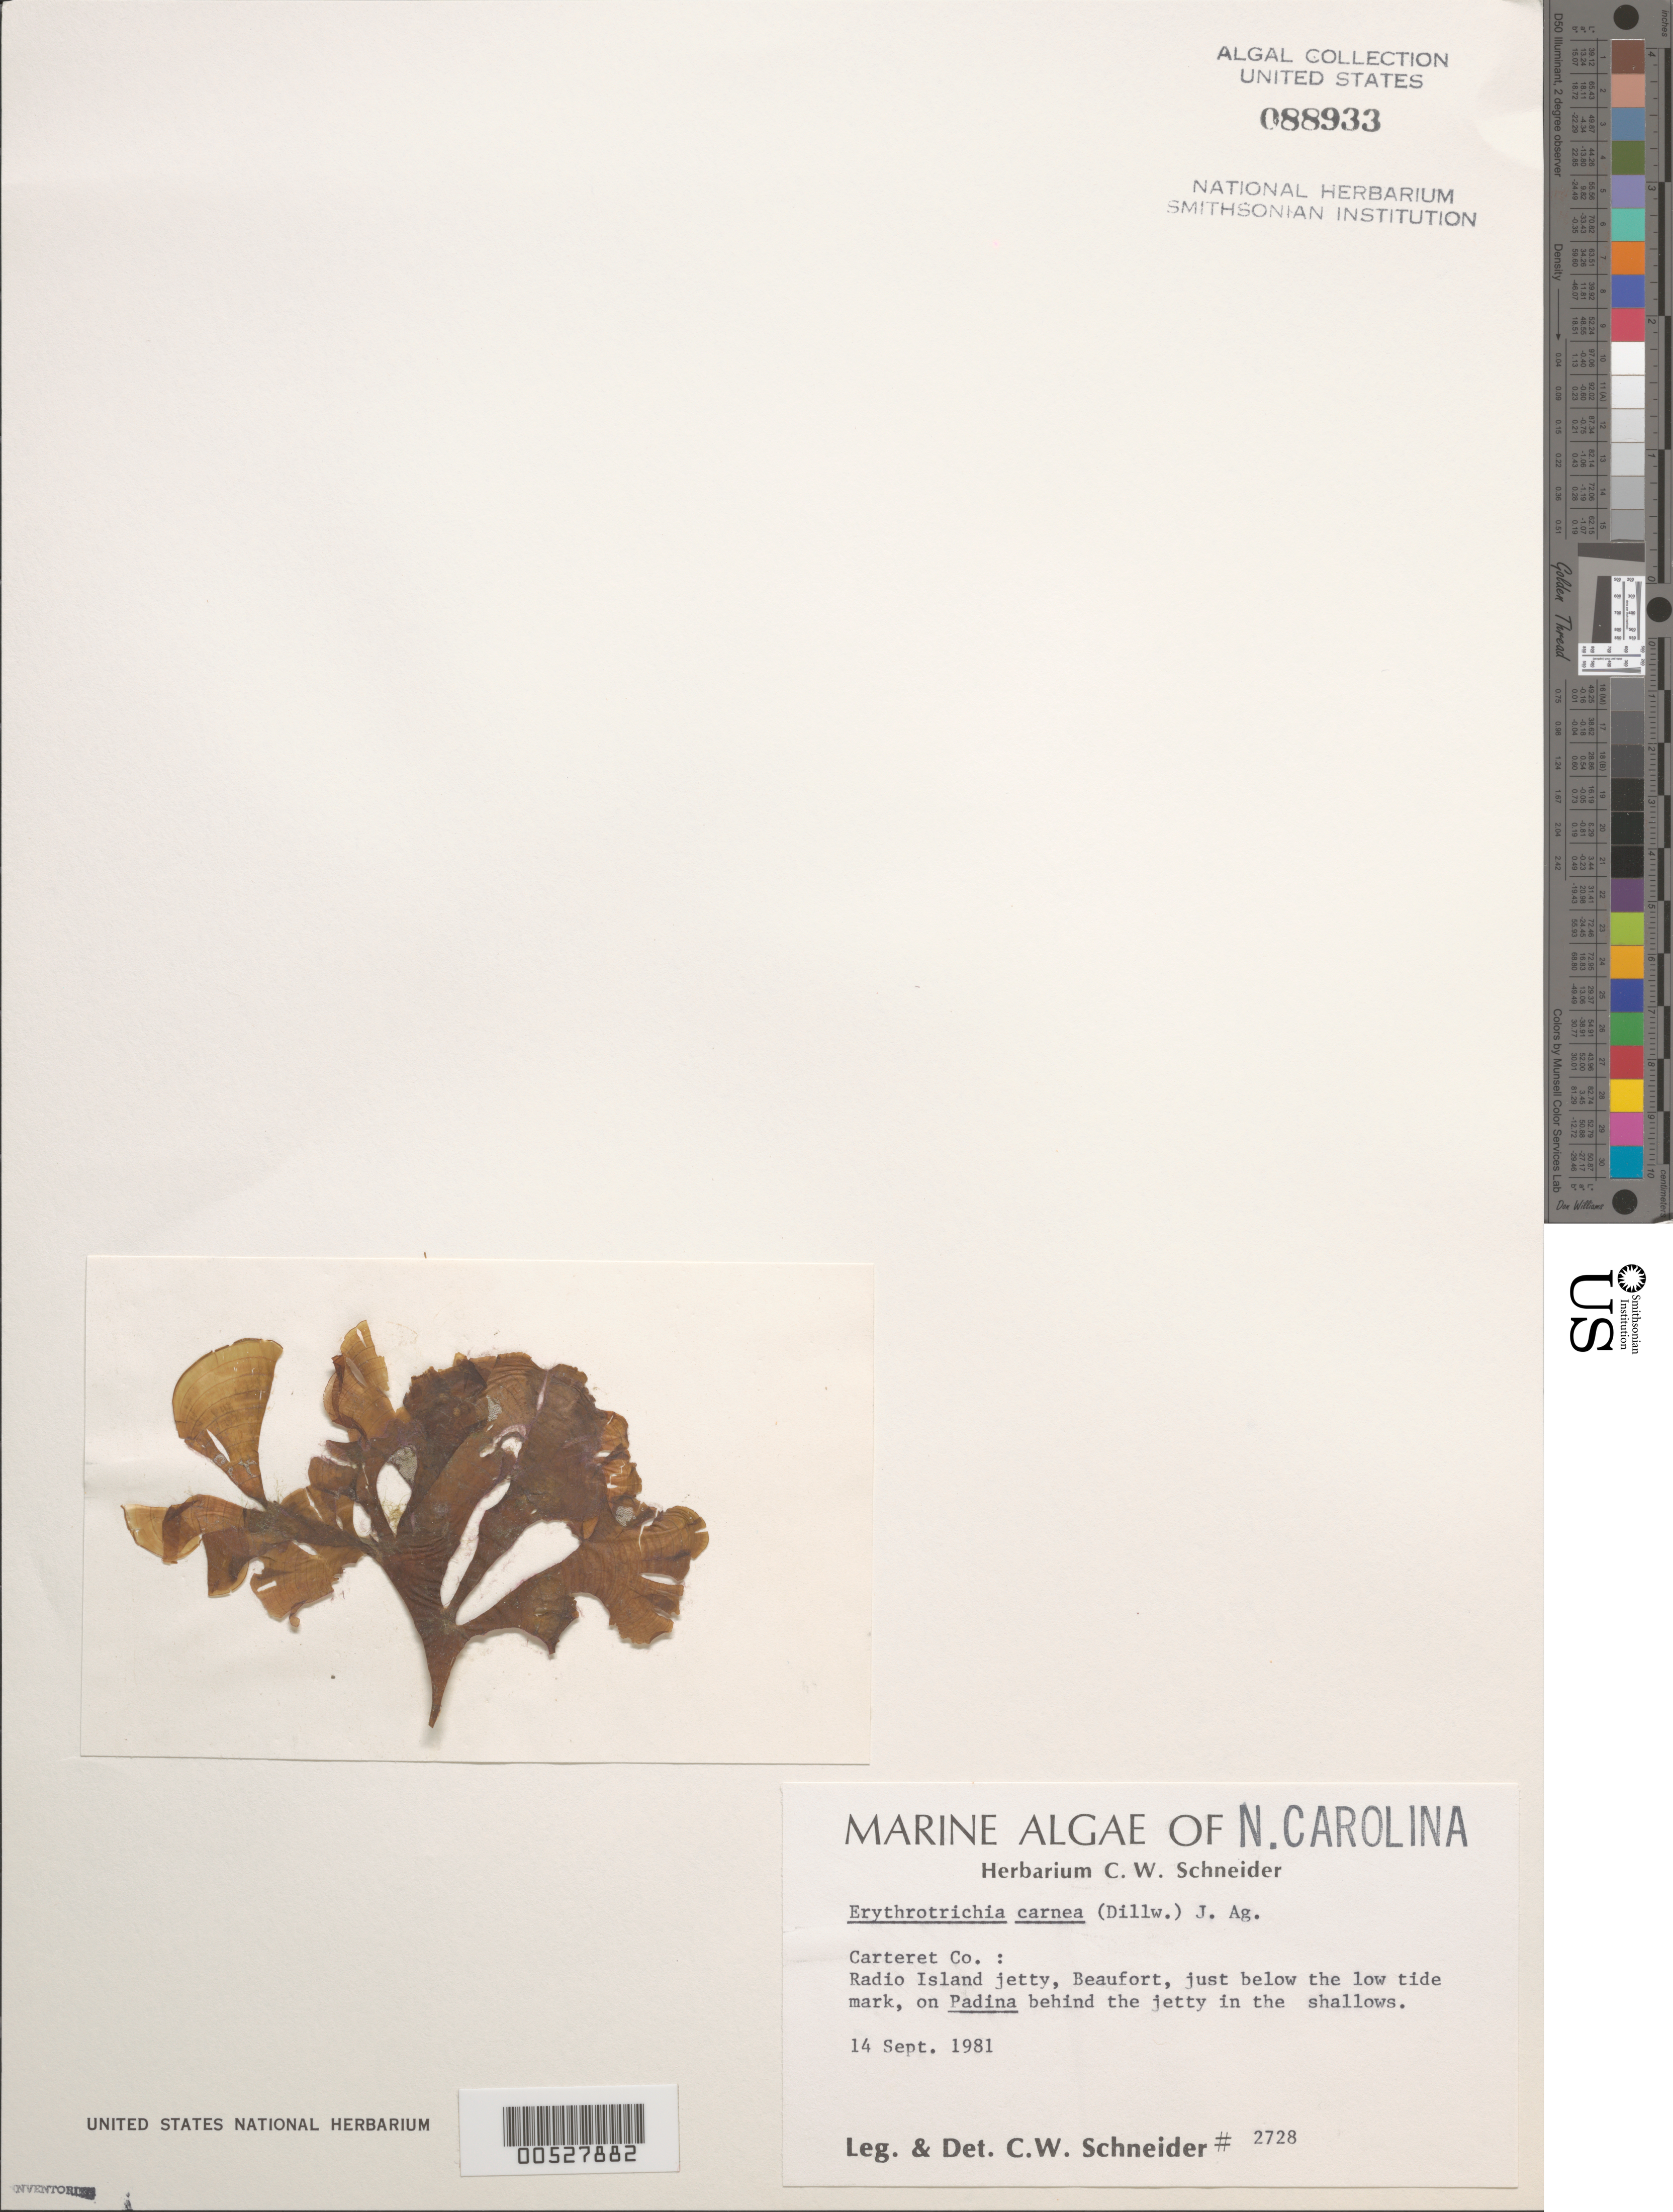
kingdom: Plantae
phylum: Rhodophyta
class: Compsopogonophyceae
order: Erythropeltidales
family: Erythrotrichiaceae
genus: Erythrotrichia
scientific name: Erythrotrichia carnea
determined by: Schneider, C. W.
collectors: C. W. Schneider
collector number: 2728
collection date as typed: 14 Sep 1981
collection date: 1981-09-14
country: United States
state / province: North Carolina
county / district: Carteret County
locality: Beaufort, Radio Island jetty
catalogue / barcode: US 88933